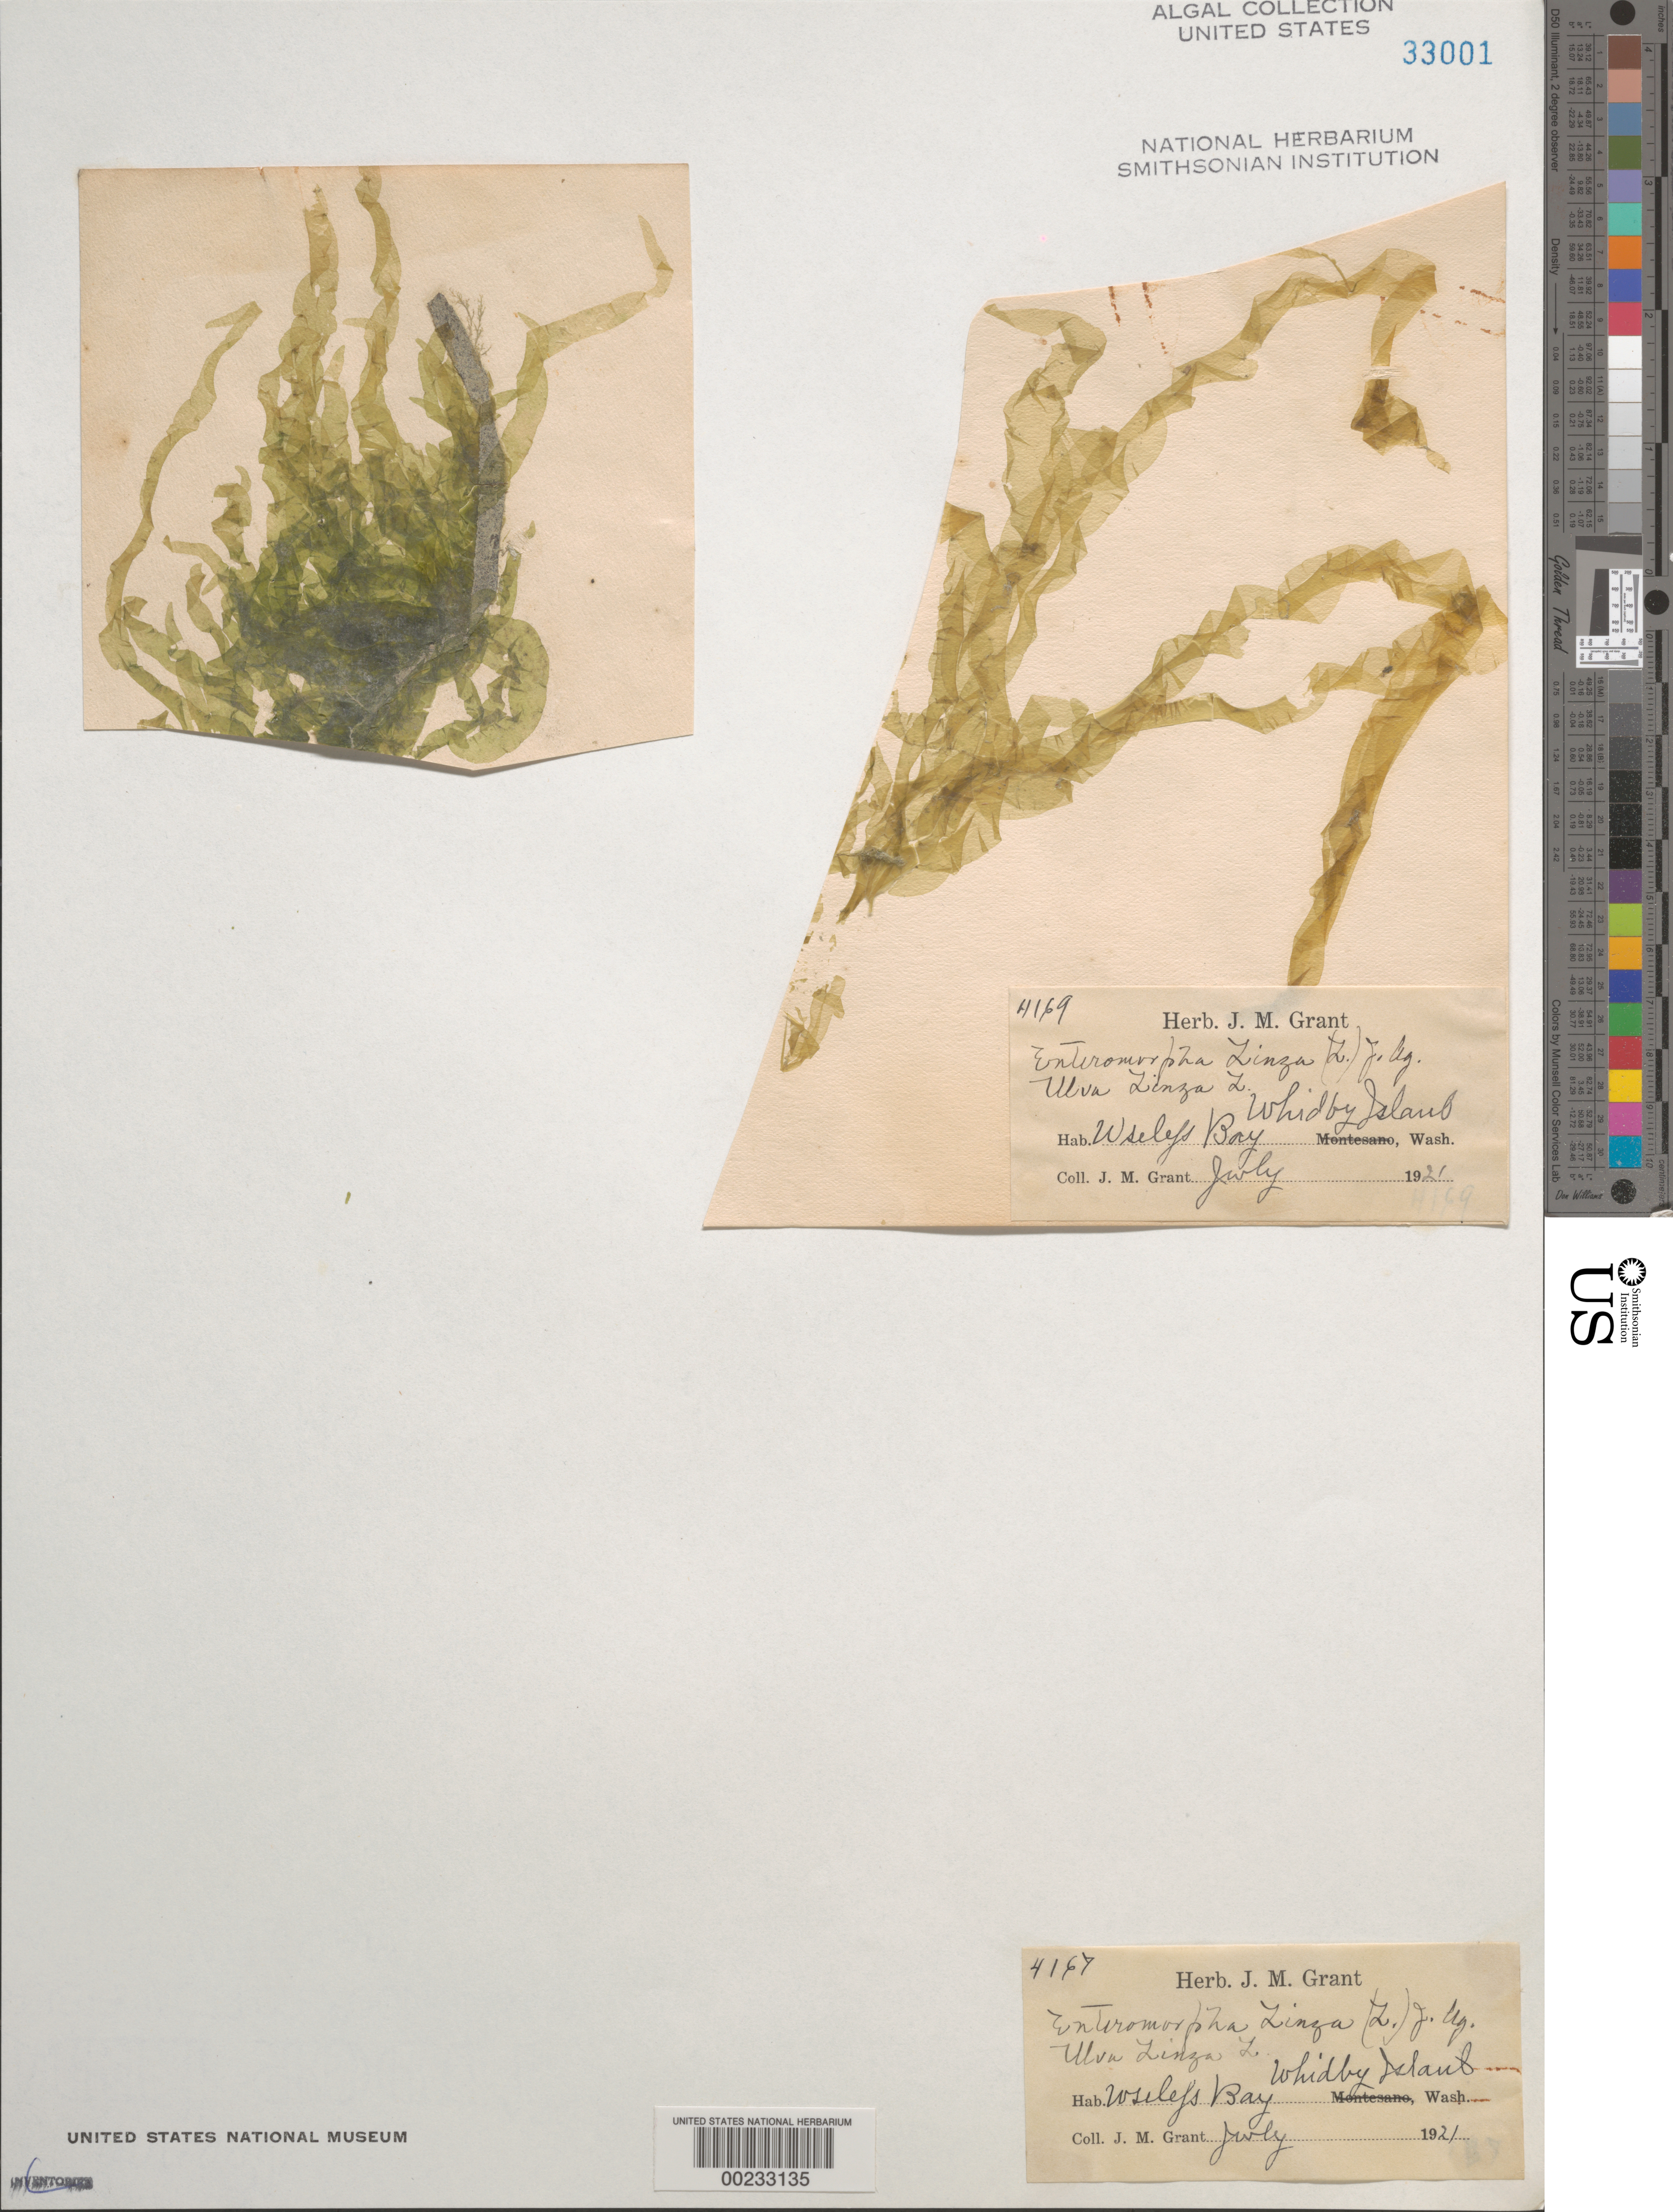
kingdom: Plantae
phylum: Chlorophyta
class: Ulvophyceae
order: Ulvales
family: Ulvaceae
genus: Ulva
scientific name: Ulva clathrata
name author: (Roth) C. Agardh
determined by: Algae name updating Project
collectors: J. M. Grant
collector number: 4169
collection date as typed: Jul 1921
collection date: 1921-07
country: United States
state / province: Washington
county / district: Island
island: Whidbey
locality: Wselefs Bay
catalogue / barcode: US 33001